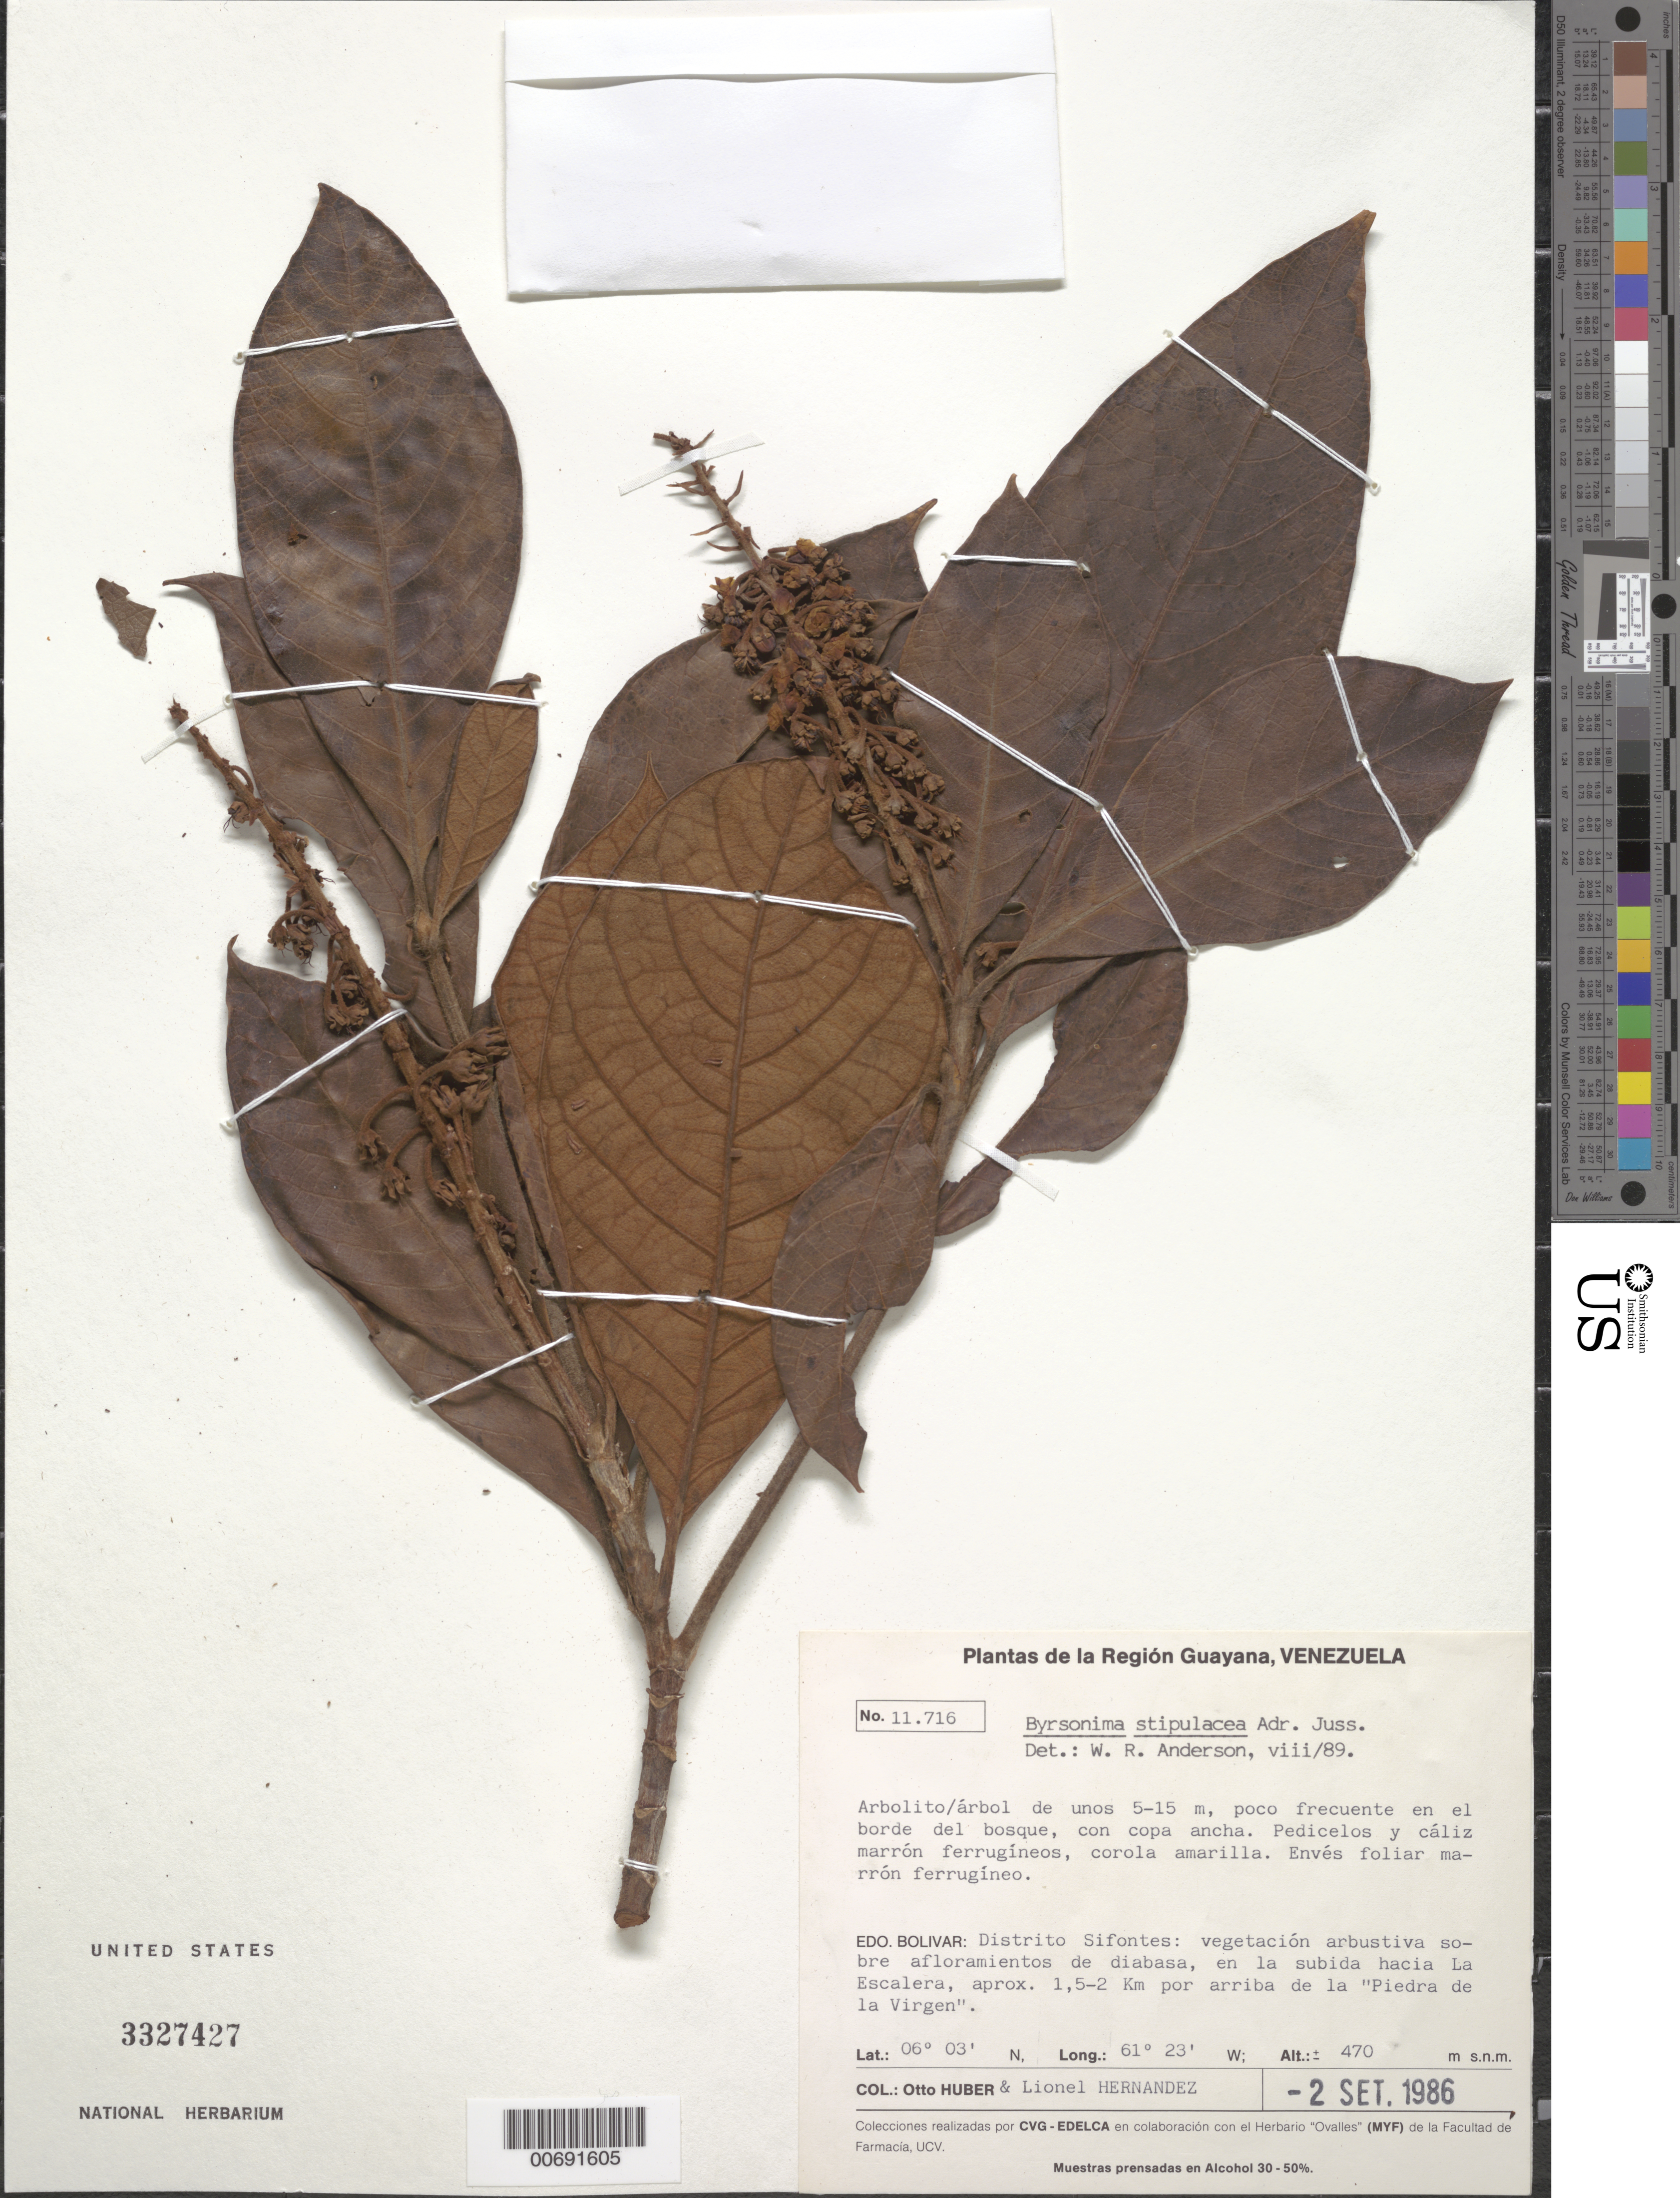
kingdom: Plantae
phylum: Tracheophyta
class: Magnoliopsida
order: Malpighiales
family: Malpighiaceae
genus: Byrsonima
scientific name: Byrsonima stipulacea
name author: A. Juss.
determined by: Anderson, W. R., (MICH), University of Michigan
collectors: O. Huber & L. Hernández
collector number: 11716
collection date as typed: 2-Sep-86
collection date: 1986-09-02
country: Venezuela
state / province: Bolívar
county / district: Sifontes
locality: La Escalera, 1.5-2 km por arriba de la Piedra de la Virgen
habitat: Borde del bosque, con copa ancha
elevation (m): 470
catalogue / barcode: US 3327427